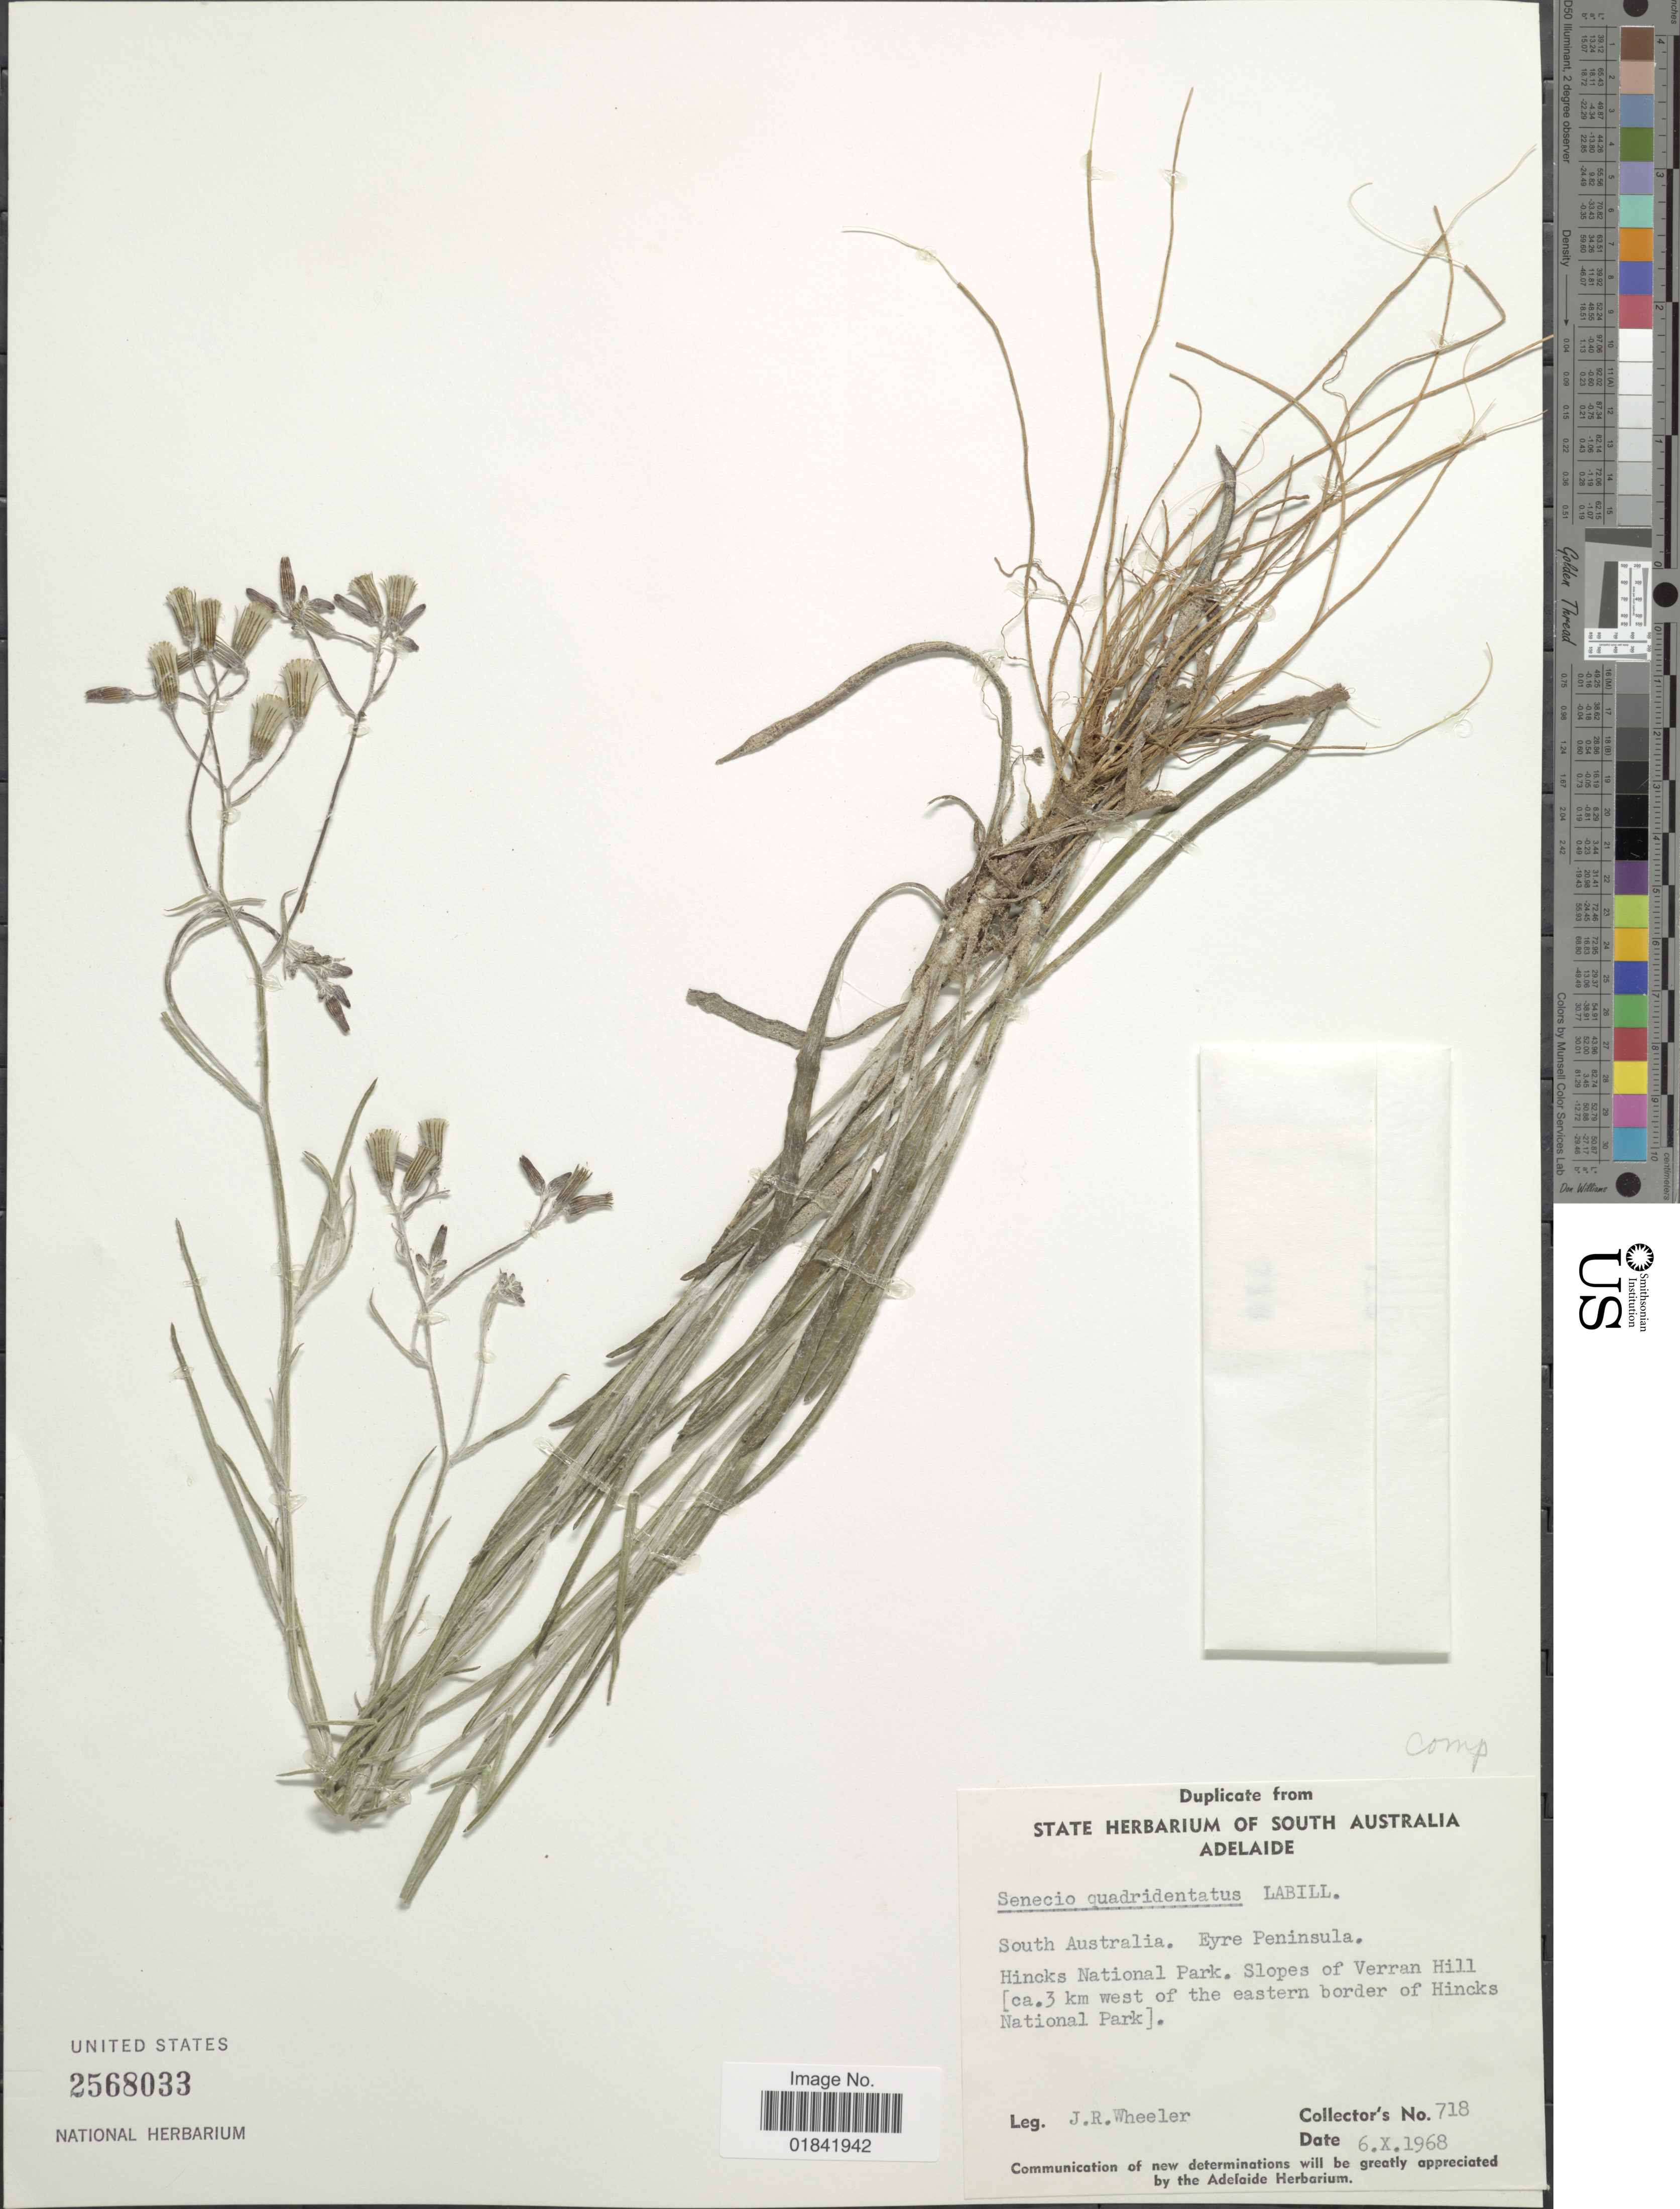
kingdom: Plantae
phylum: Tracheophyta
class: Magnoliopsida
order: Asterales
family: Asteraceae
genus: Senecio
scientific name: Senecio quadridentatus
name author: Labill.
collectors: J. Wheeler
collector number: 718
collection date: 1968-10-06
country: Australia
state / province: South Australia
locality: Eyre Peninsula. Hincks National Park. Slopes of Verran Hill [ca. 3 km west of the eastern border of Hincks National Park]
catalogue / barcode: US 2568033